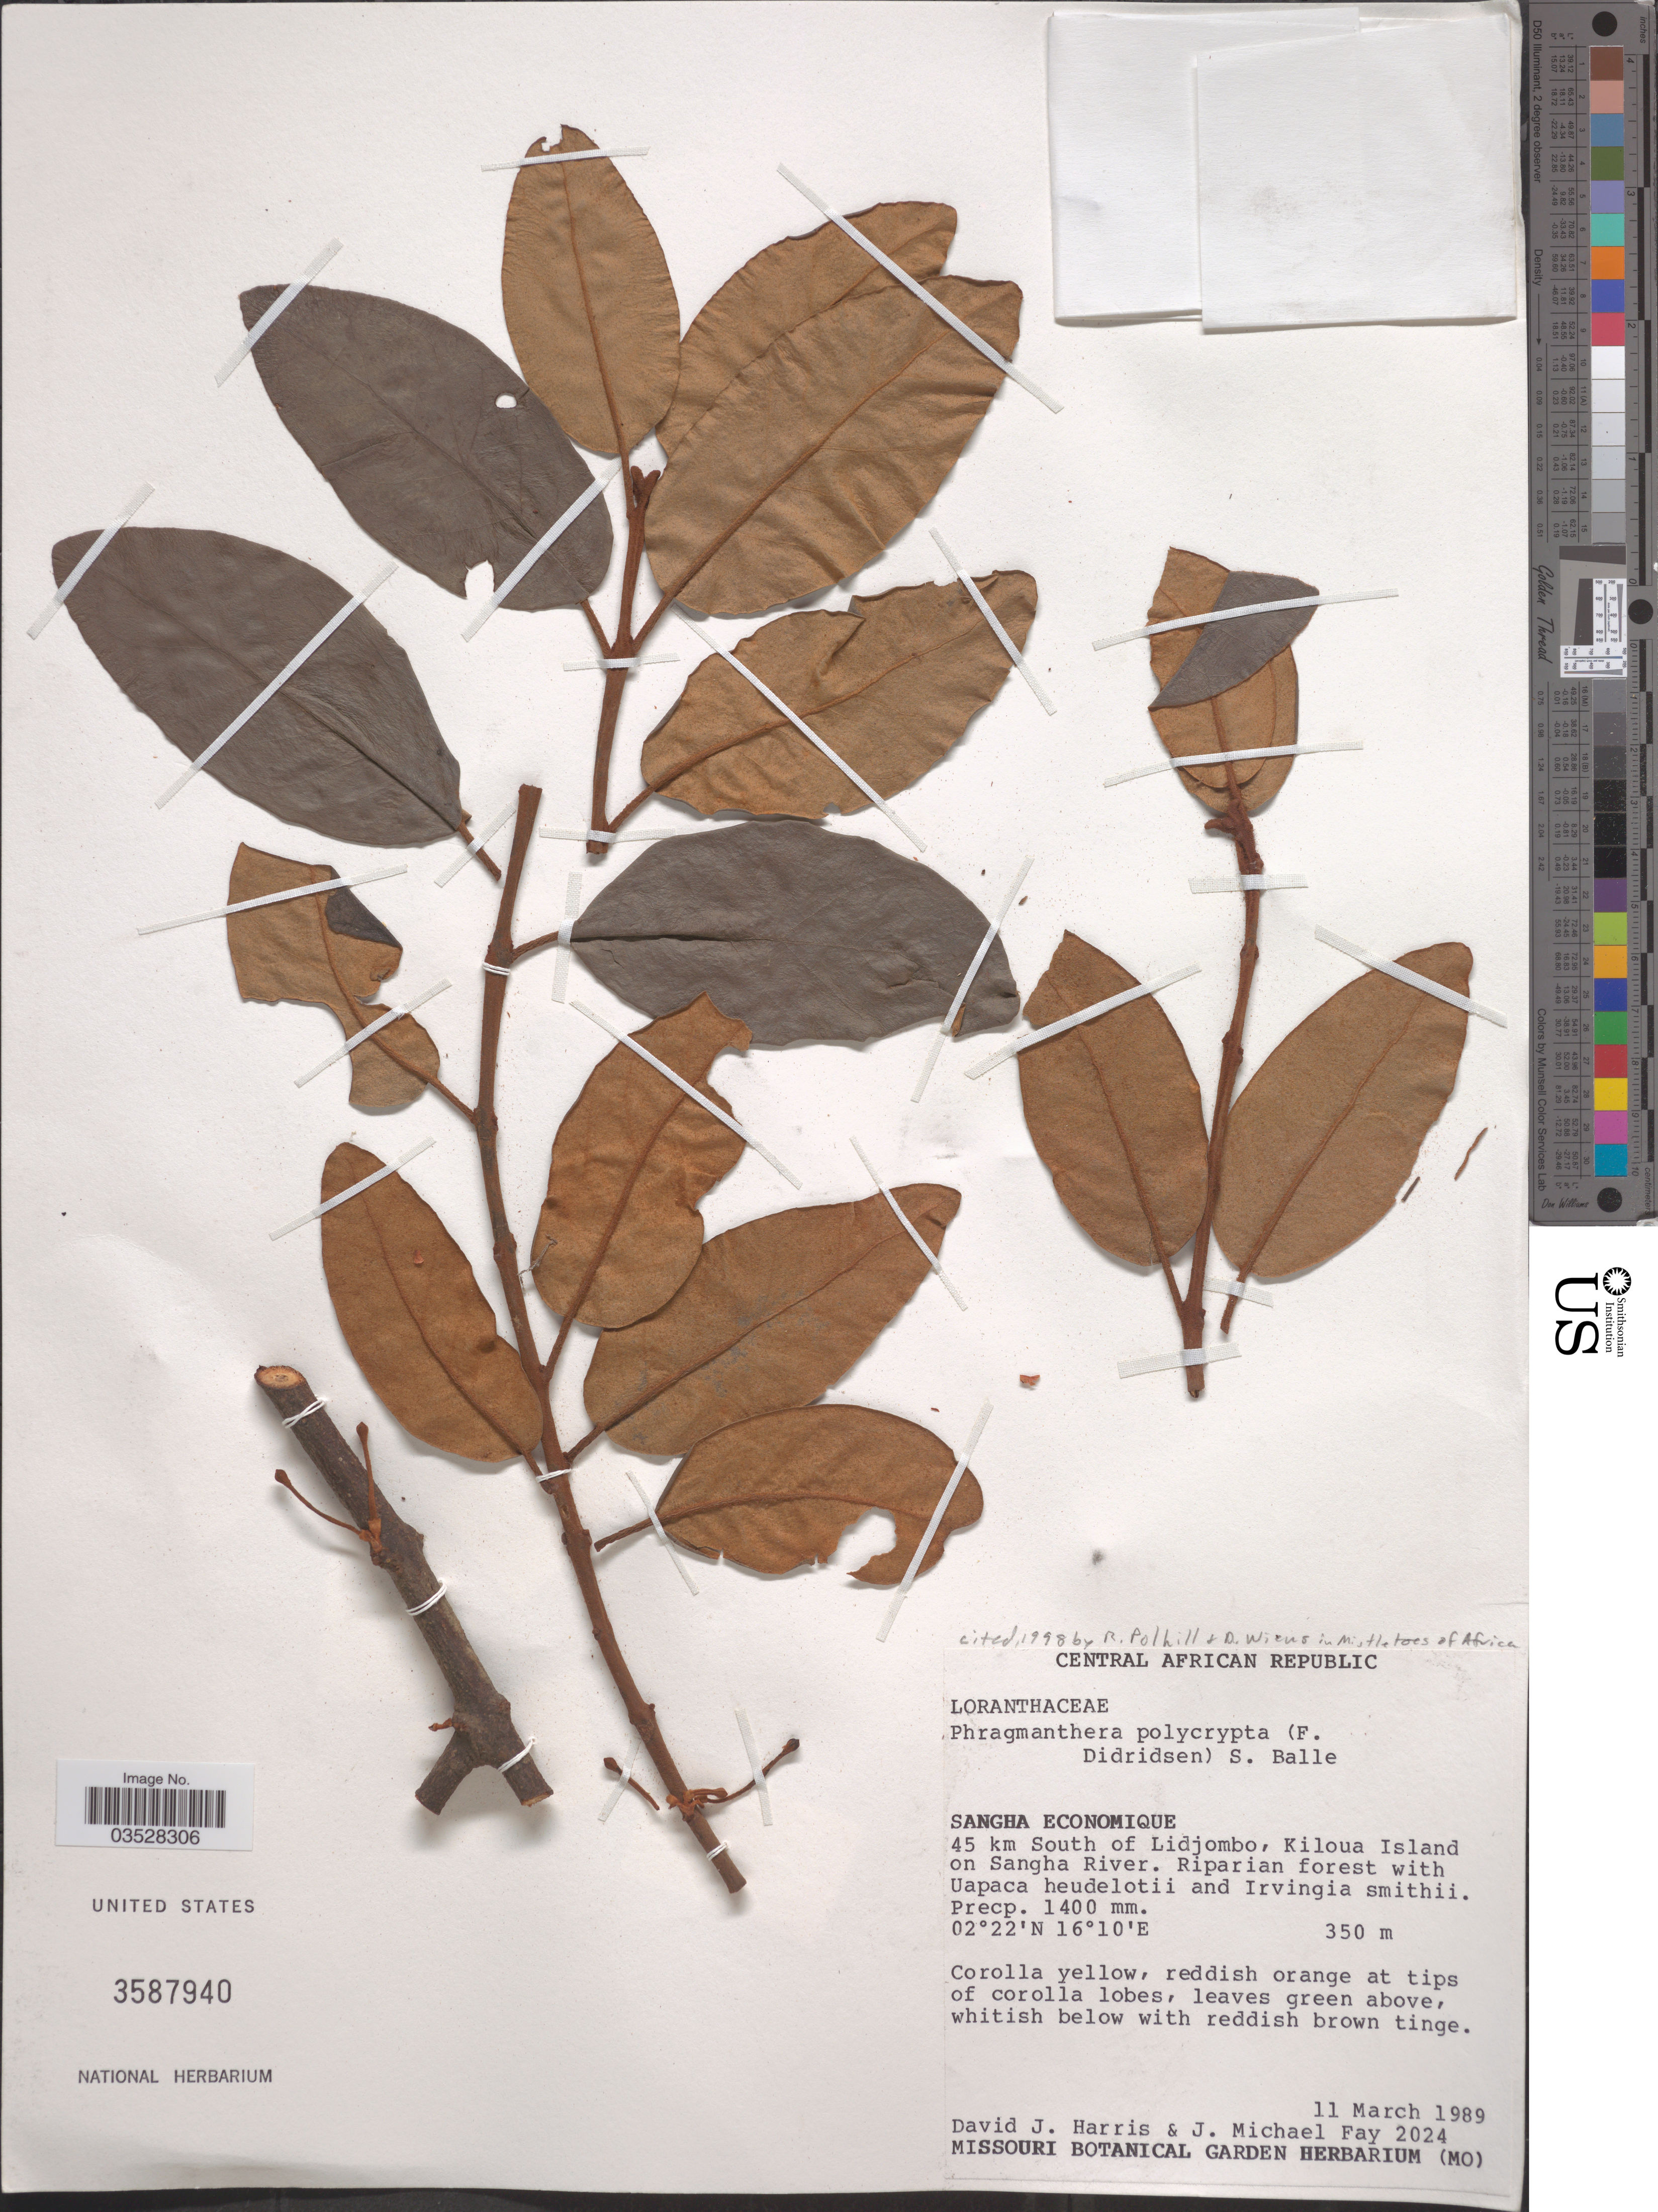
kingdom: Plantae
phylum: Tracheophyta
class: Magnoliopsida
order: Santalales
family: Loranthaceae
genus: Phragmanthera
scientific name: Phragmanthera polycrypta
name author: (Didr.) Balle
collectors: D. J. Harris & J. M. Fay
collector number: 2024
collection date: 1989-03-11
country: Central African Republic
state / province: Sangha-Mbaere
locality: Sangha Economique. 45 km South of Lidjombo, Kiloua Island on Sangha River.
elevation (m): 350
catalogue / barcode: US 3587940